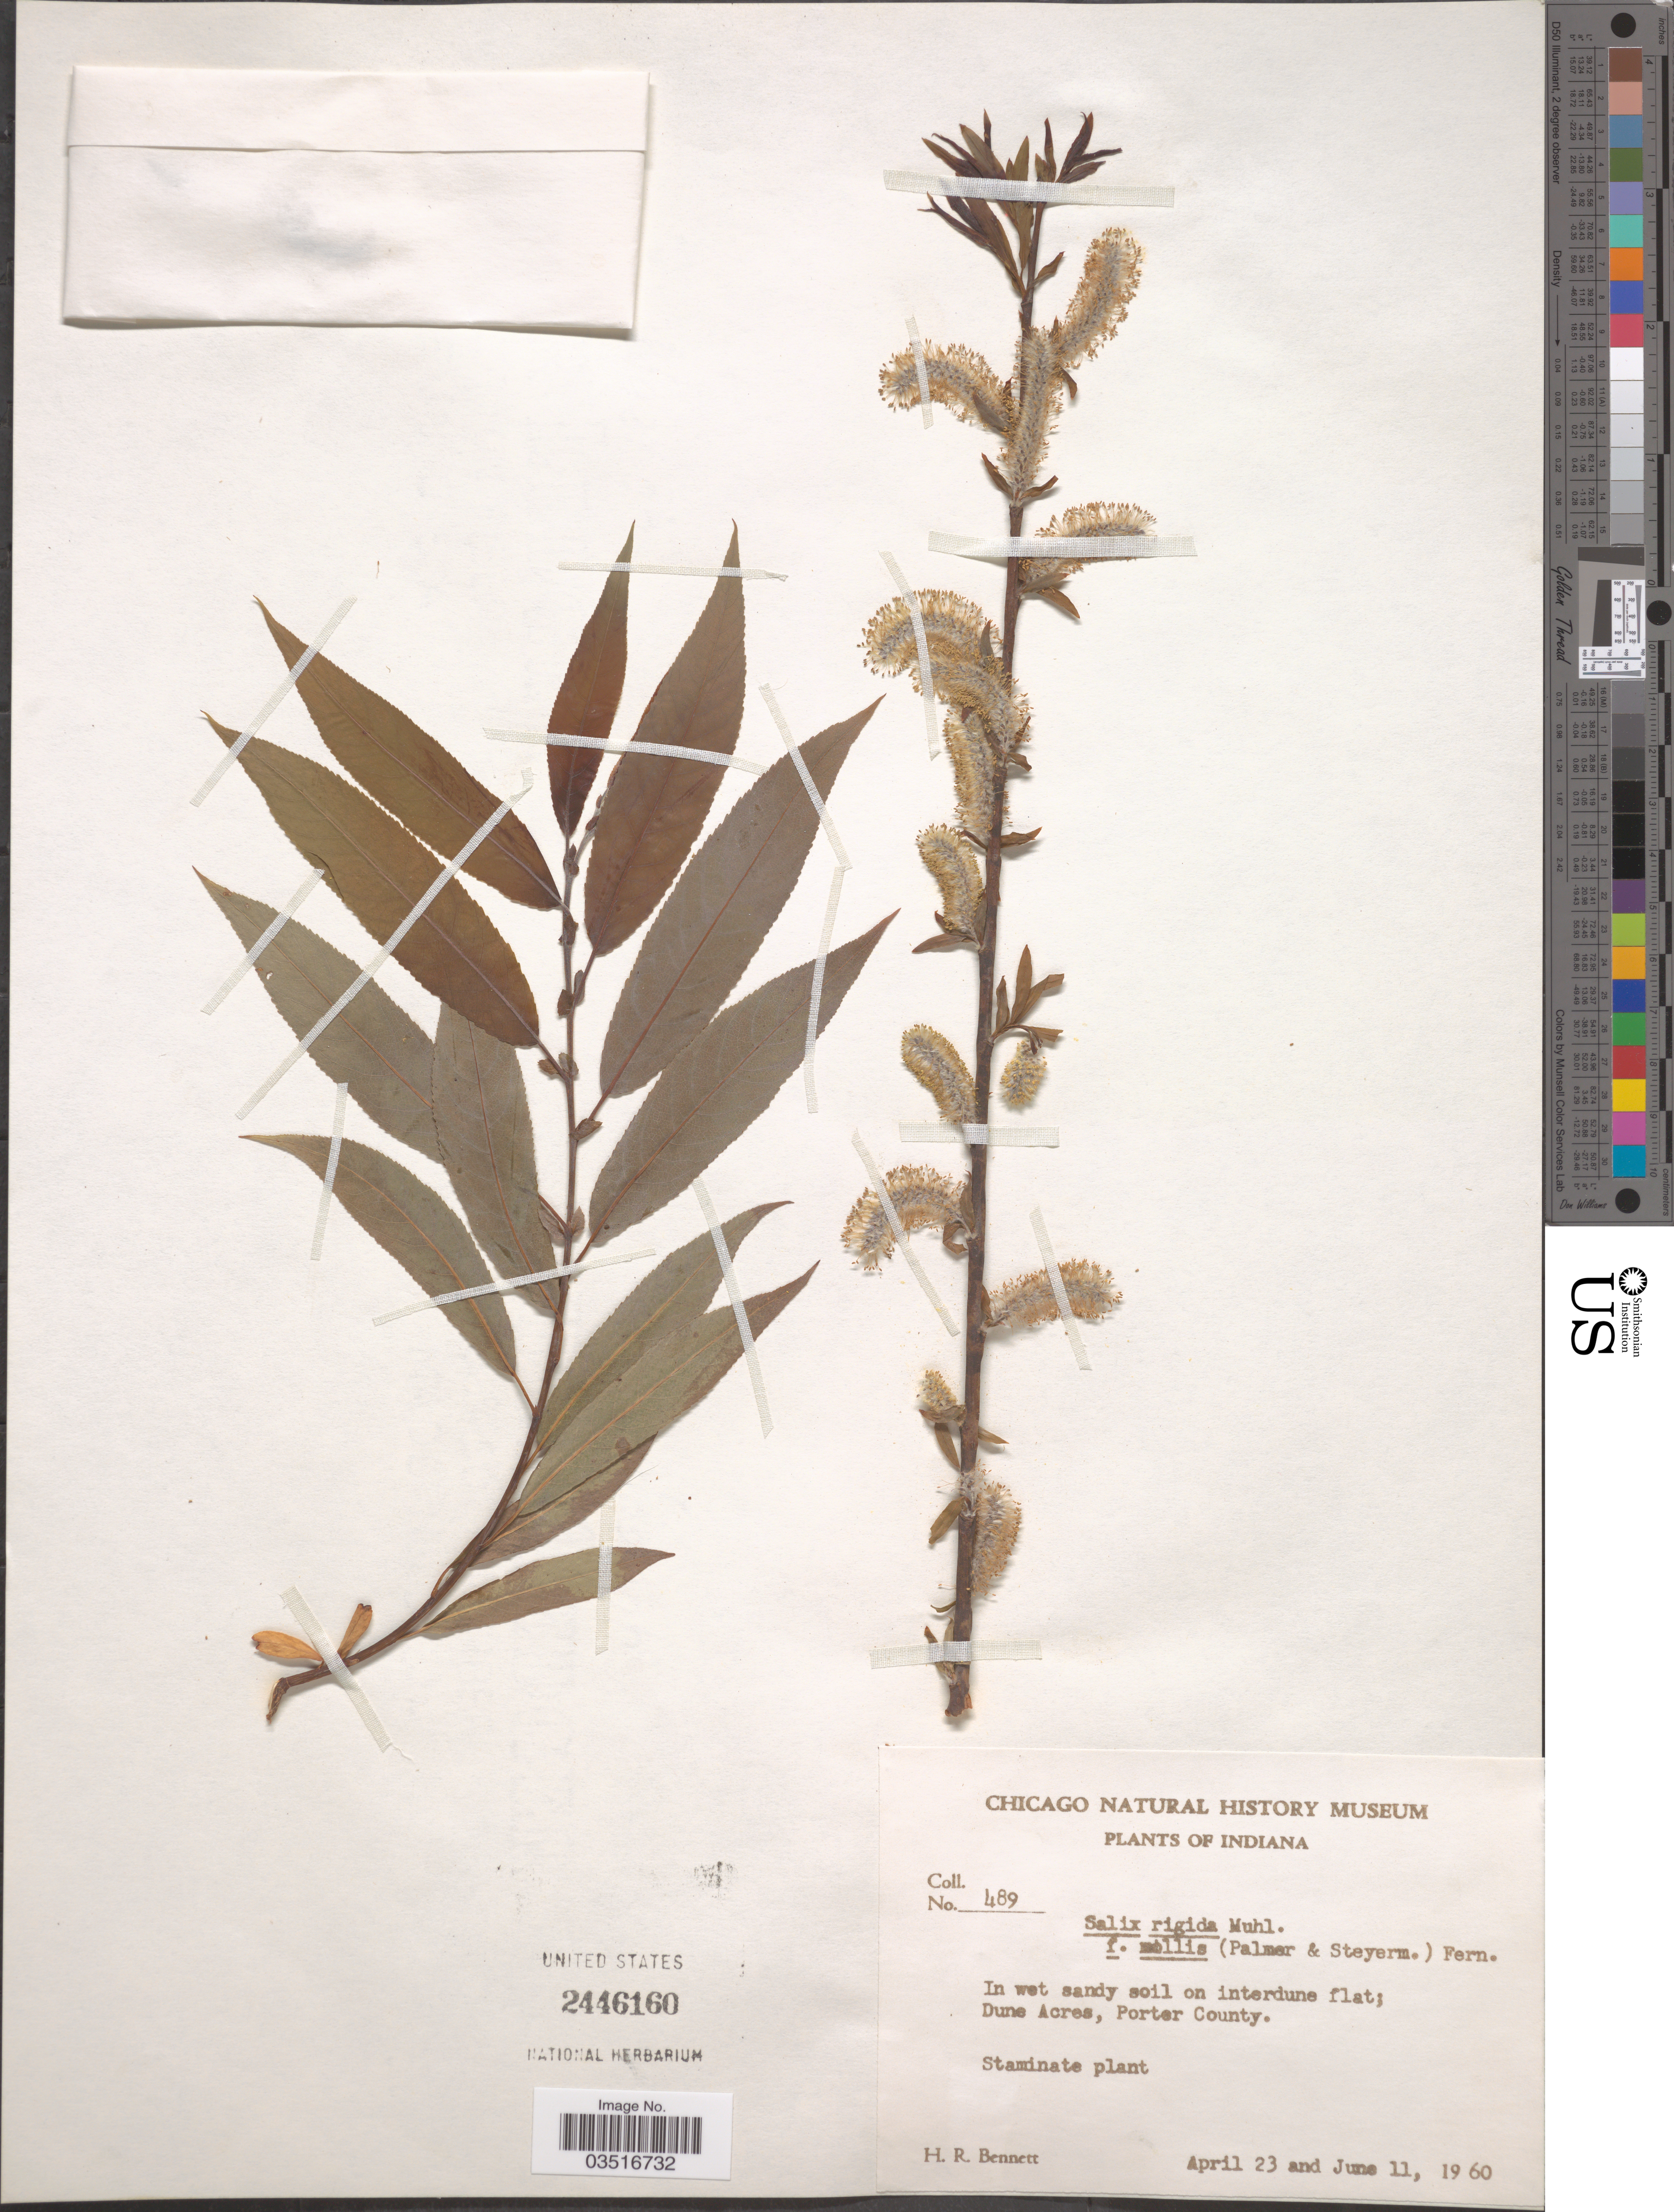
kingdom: Plantae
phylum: Tracheophyta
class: Magnoliopsida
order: Malpighiales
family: Salicaceae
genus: Salix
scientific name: Salix rigida f. mollis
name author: (E.J. Palmer & Steyerm.) Fernald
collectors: H. R. Bennett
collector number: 489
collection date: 1960-04-23/1960-06-11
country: United States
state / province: Indiana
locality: Dune Acres, Porter County.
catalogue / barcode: US 2446160